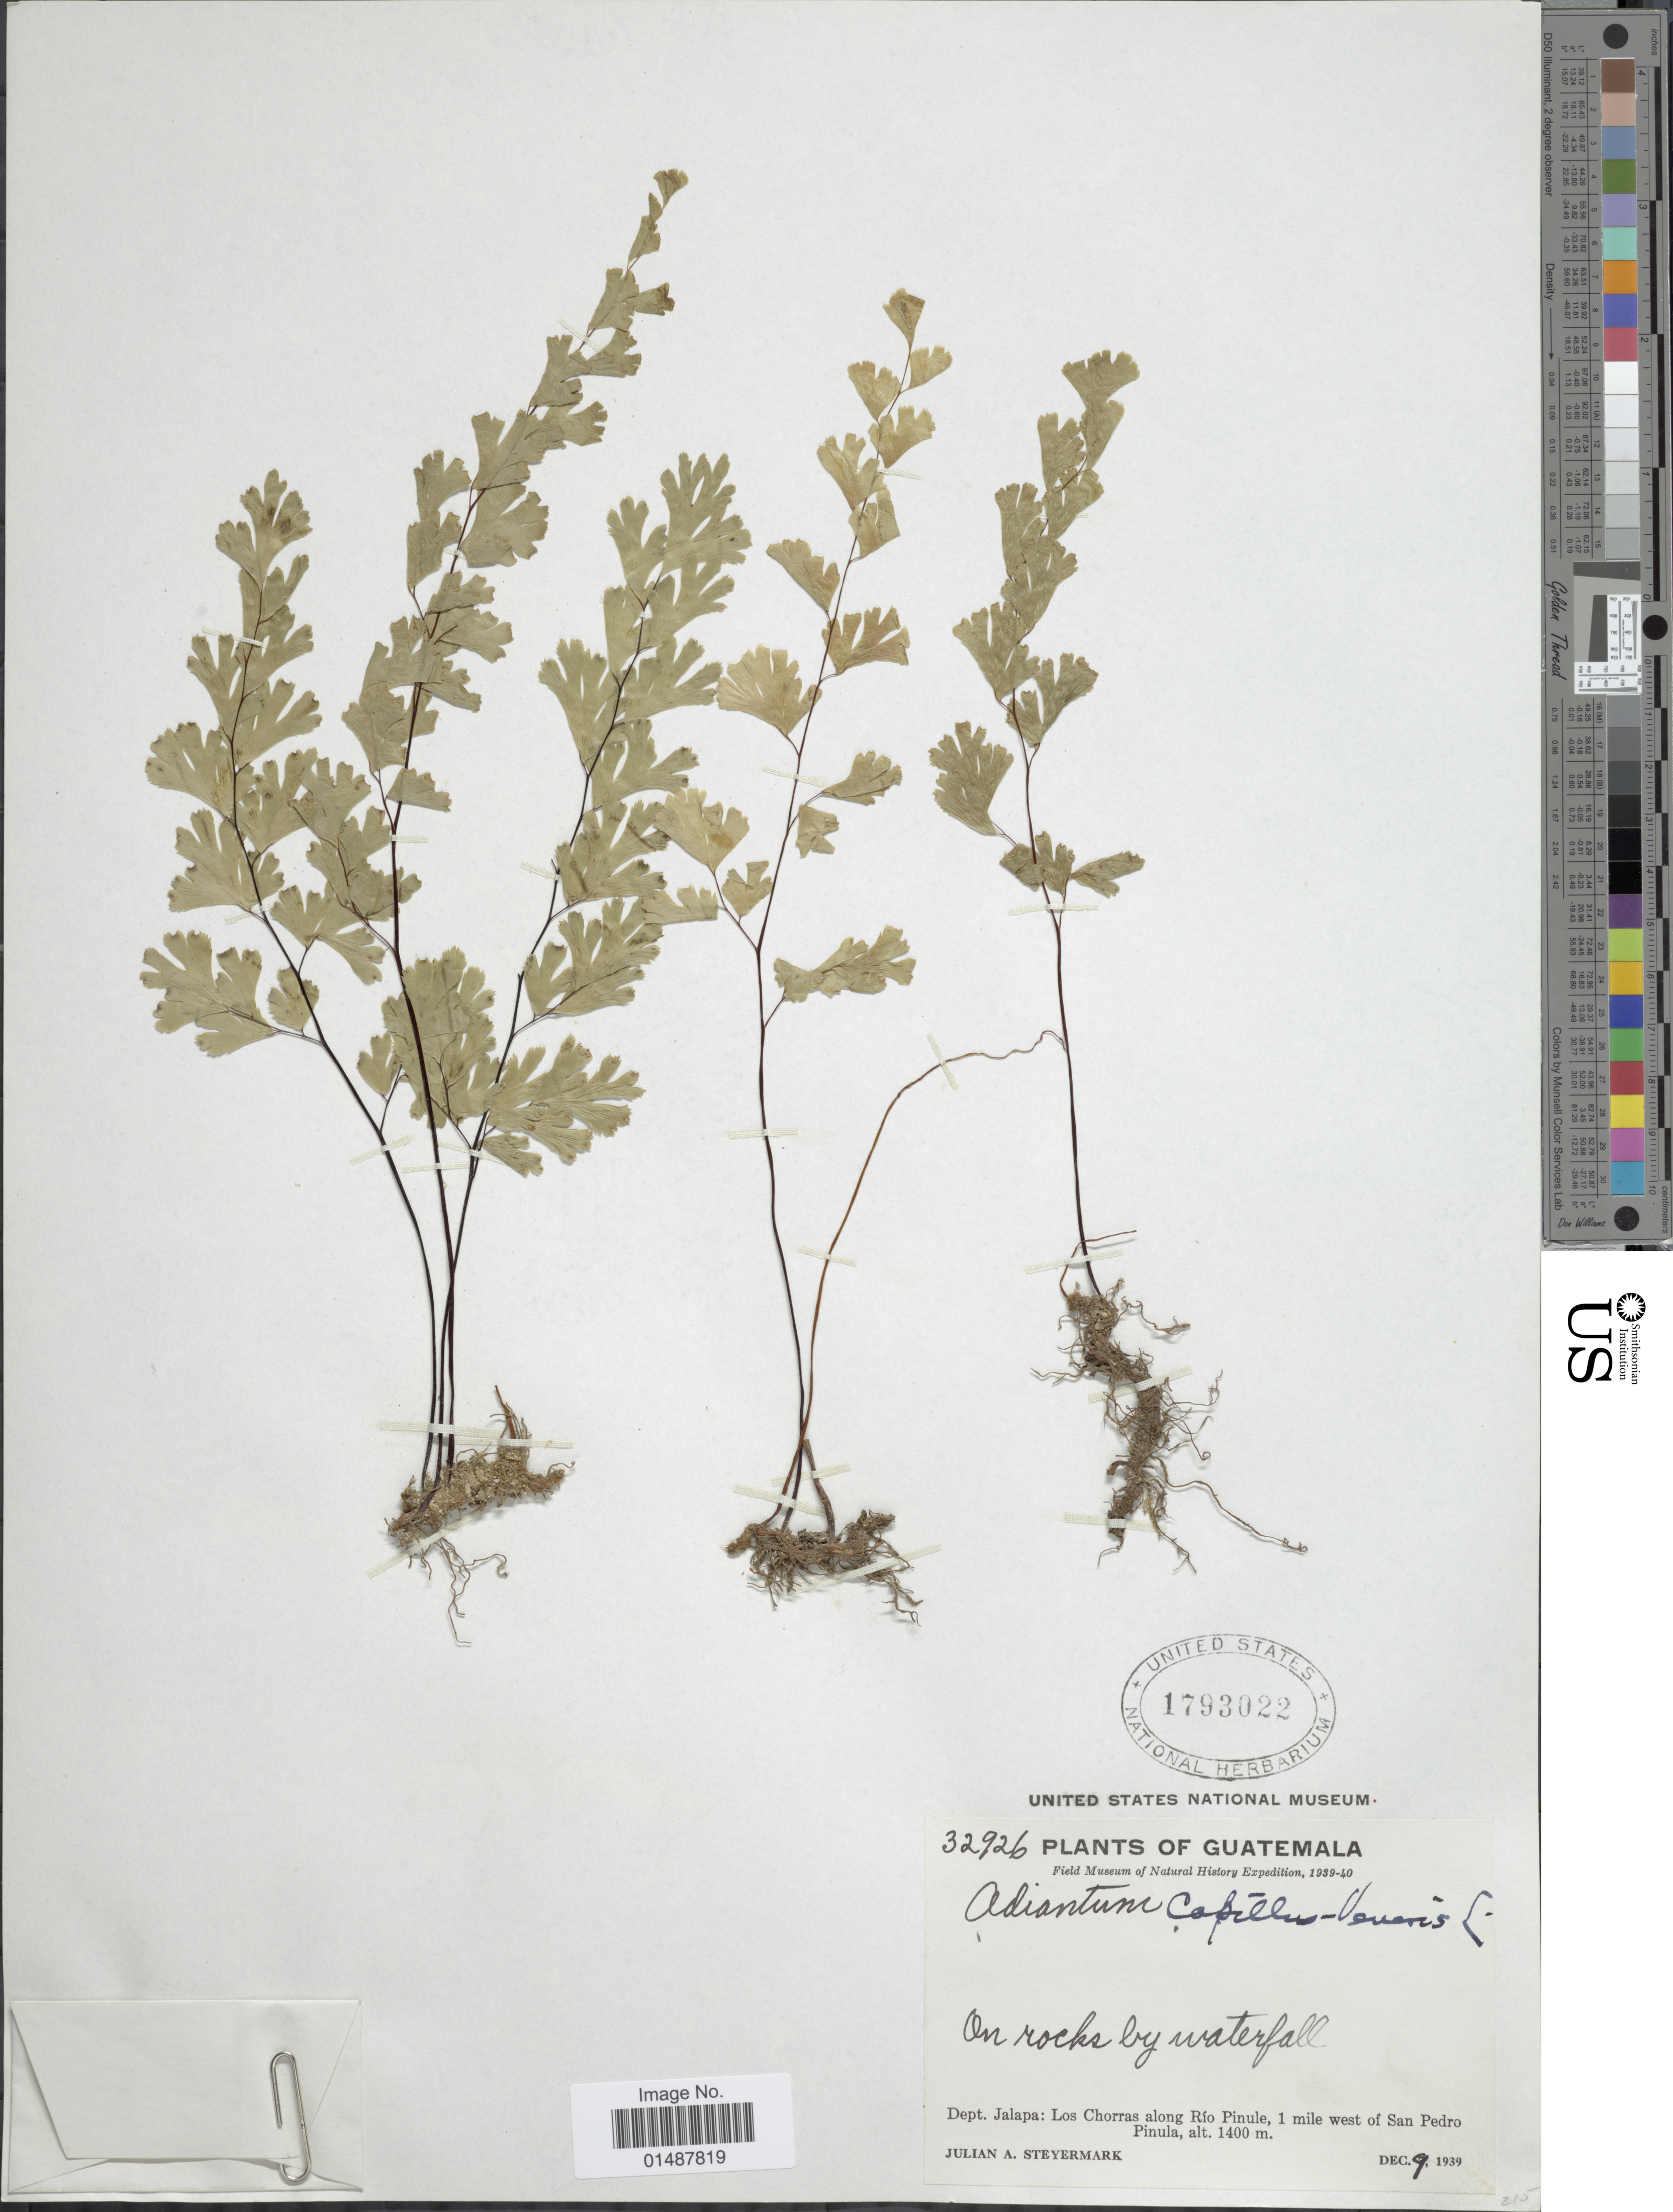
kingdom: Plantae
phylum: Tracheophyta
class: Polypodiopsida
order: Polypodiales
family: Pteridaceae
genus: Adiantum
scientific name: Adiantum capillus-veneris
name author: L.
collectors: J. Steyermark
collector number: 32926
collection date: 1939-12-09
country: Guatemala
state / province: Jalapa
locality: Los Chorras along Rio Pinule, 1 mile west of San Pedro Pinula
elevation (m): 1400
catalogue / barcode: US 1793022